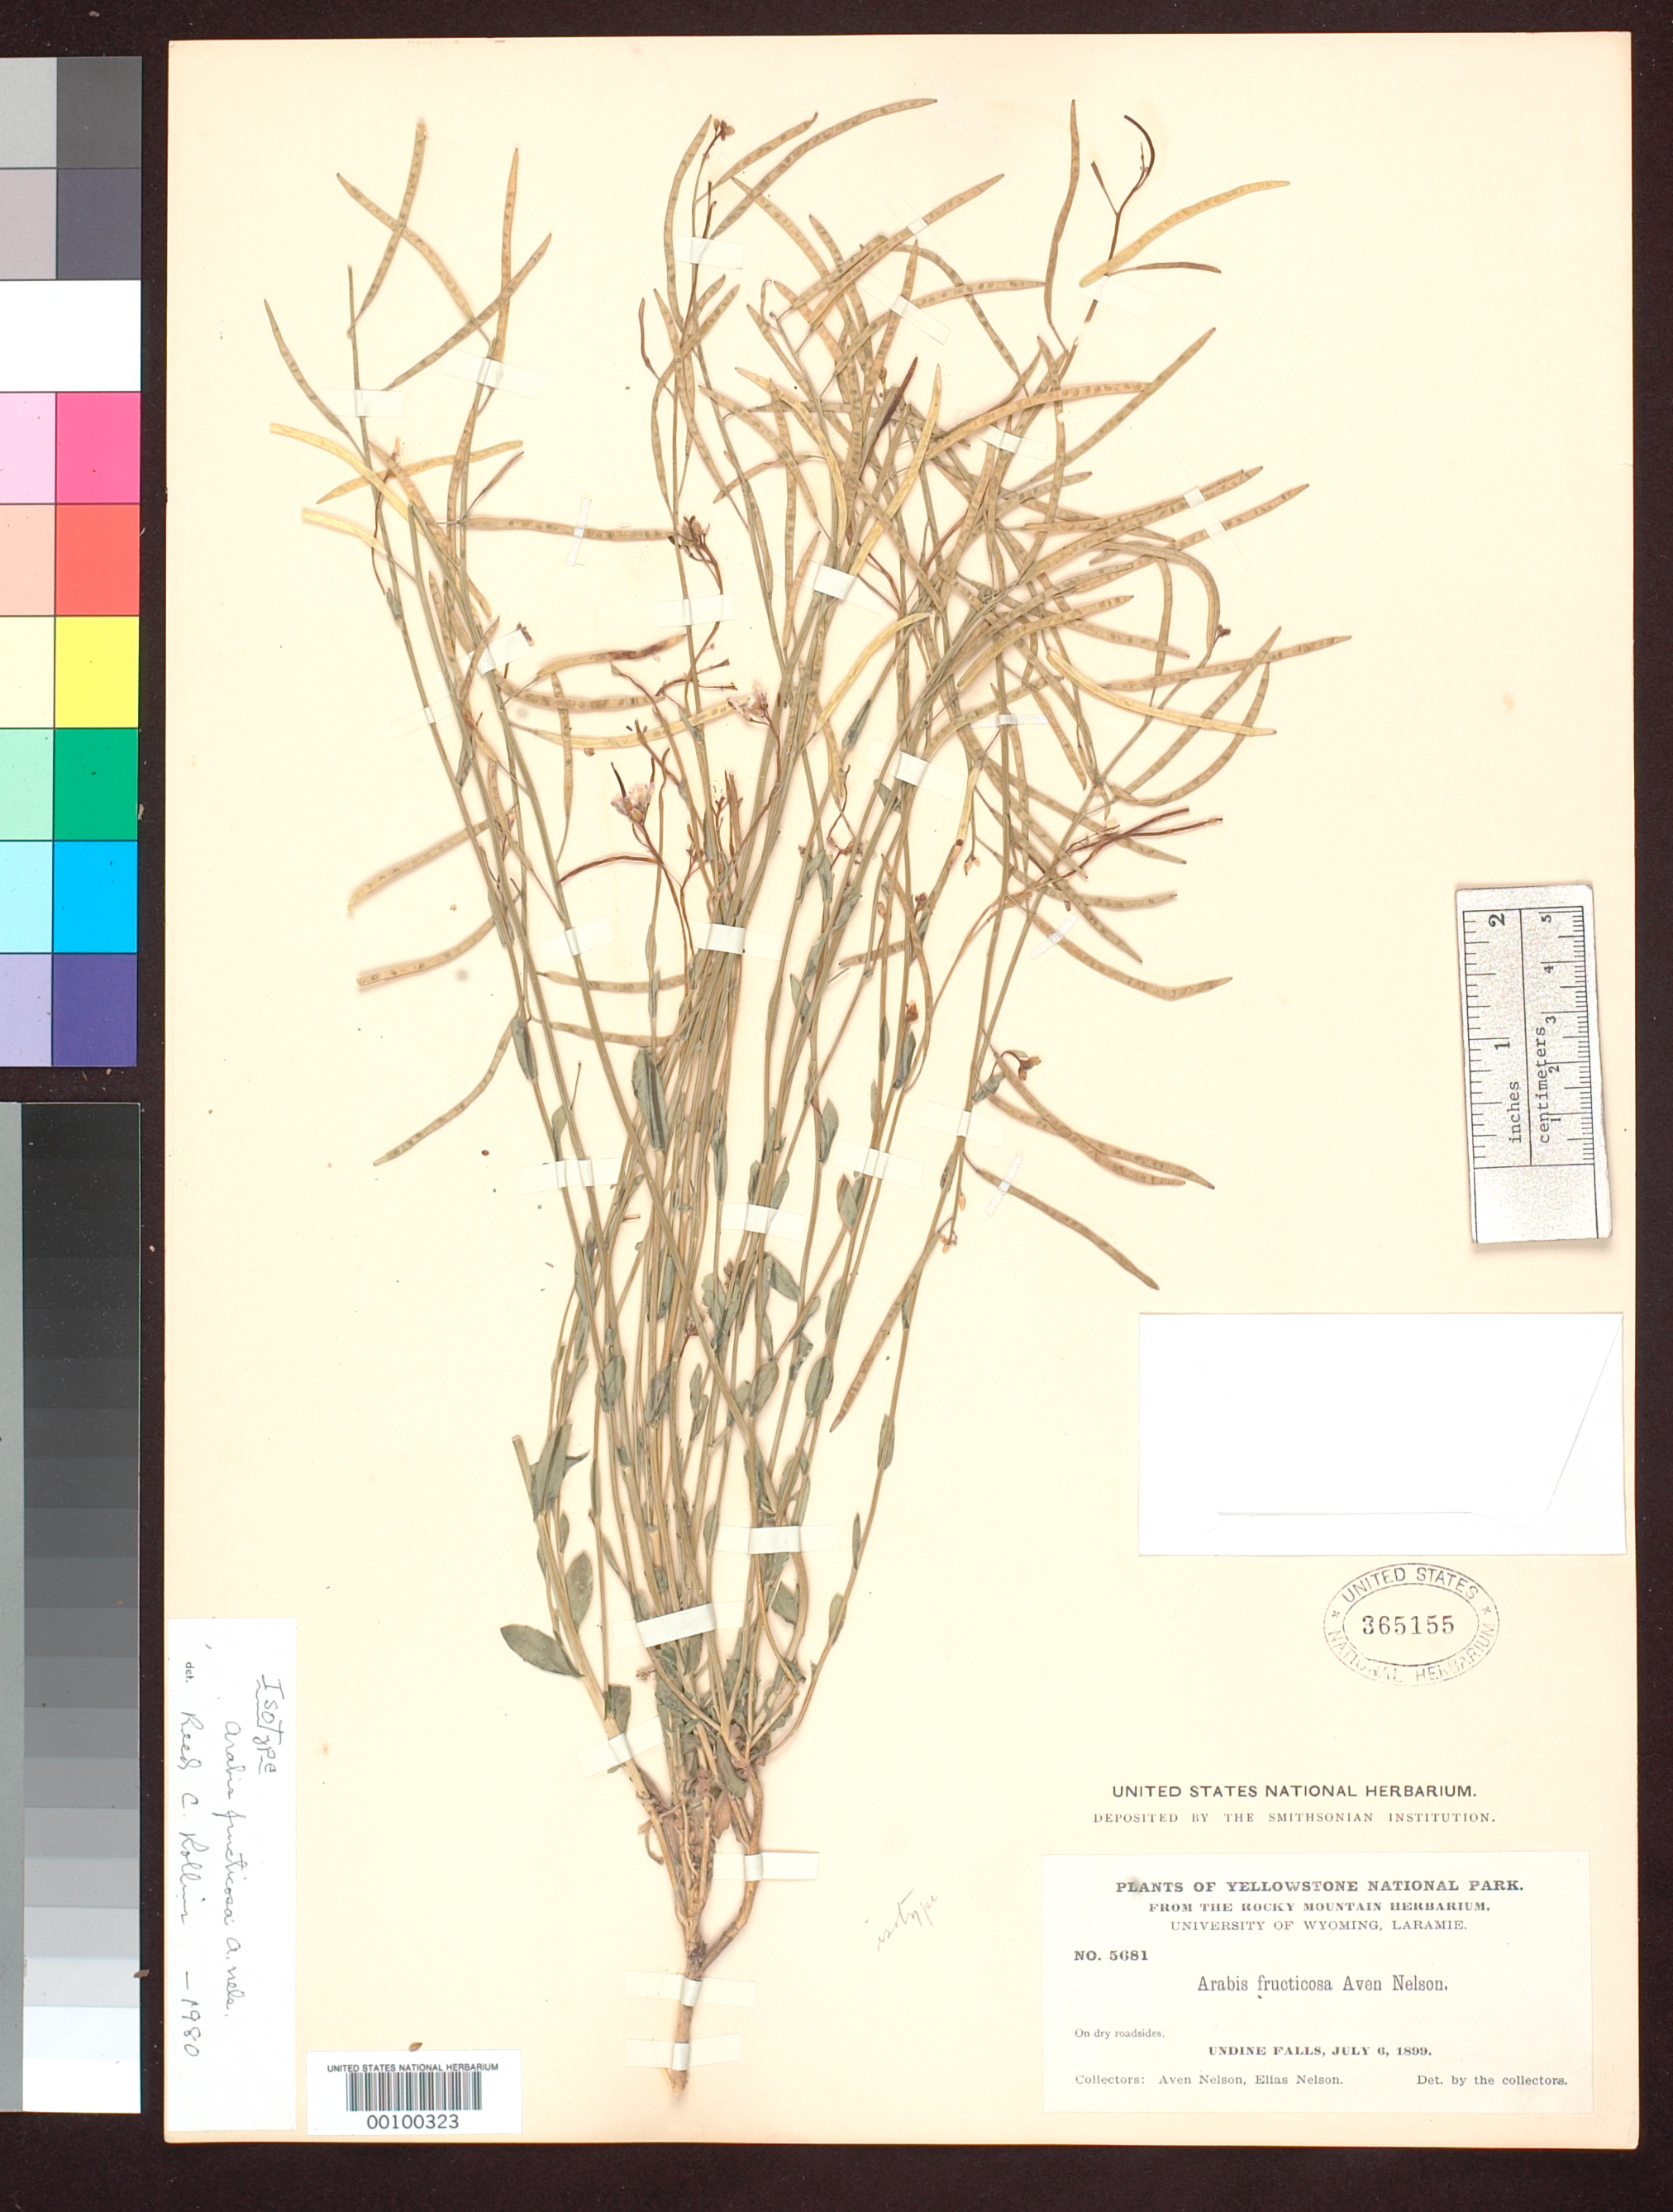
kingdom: Plantae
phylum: Tracheophyta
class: Magnoliopsida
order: Brassicales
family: Brassicaceae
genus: Arabis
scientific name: Arabis fruticosa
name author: A. Nelson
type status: Isotype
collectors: A. Nelson & E. Nelson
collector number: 5681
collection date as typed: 06 Jul 1899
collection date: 1899-07-06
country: United States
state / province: Wyoming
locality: Undine Falls.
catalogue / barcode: US 365155